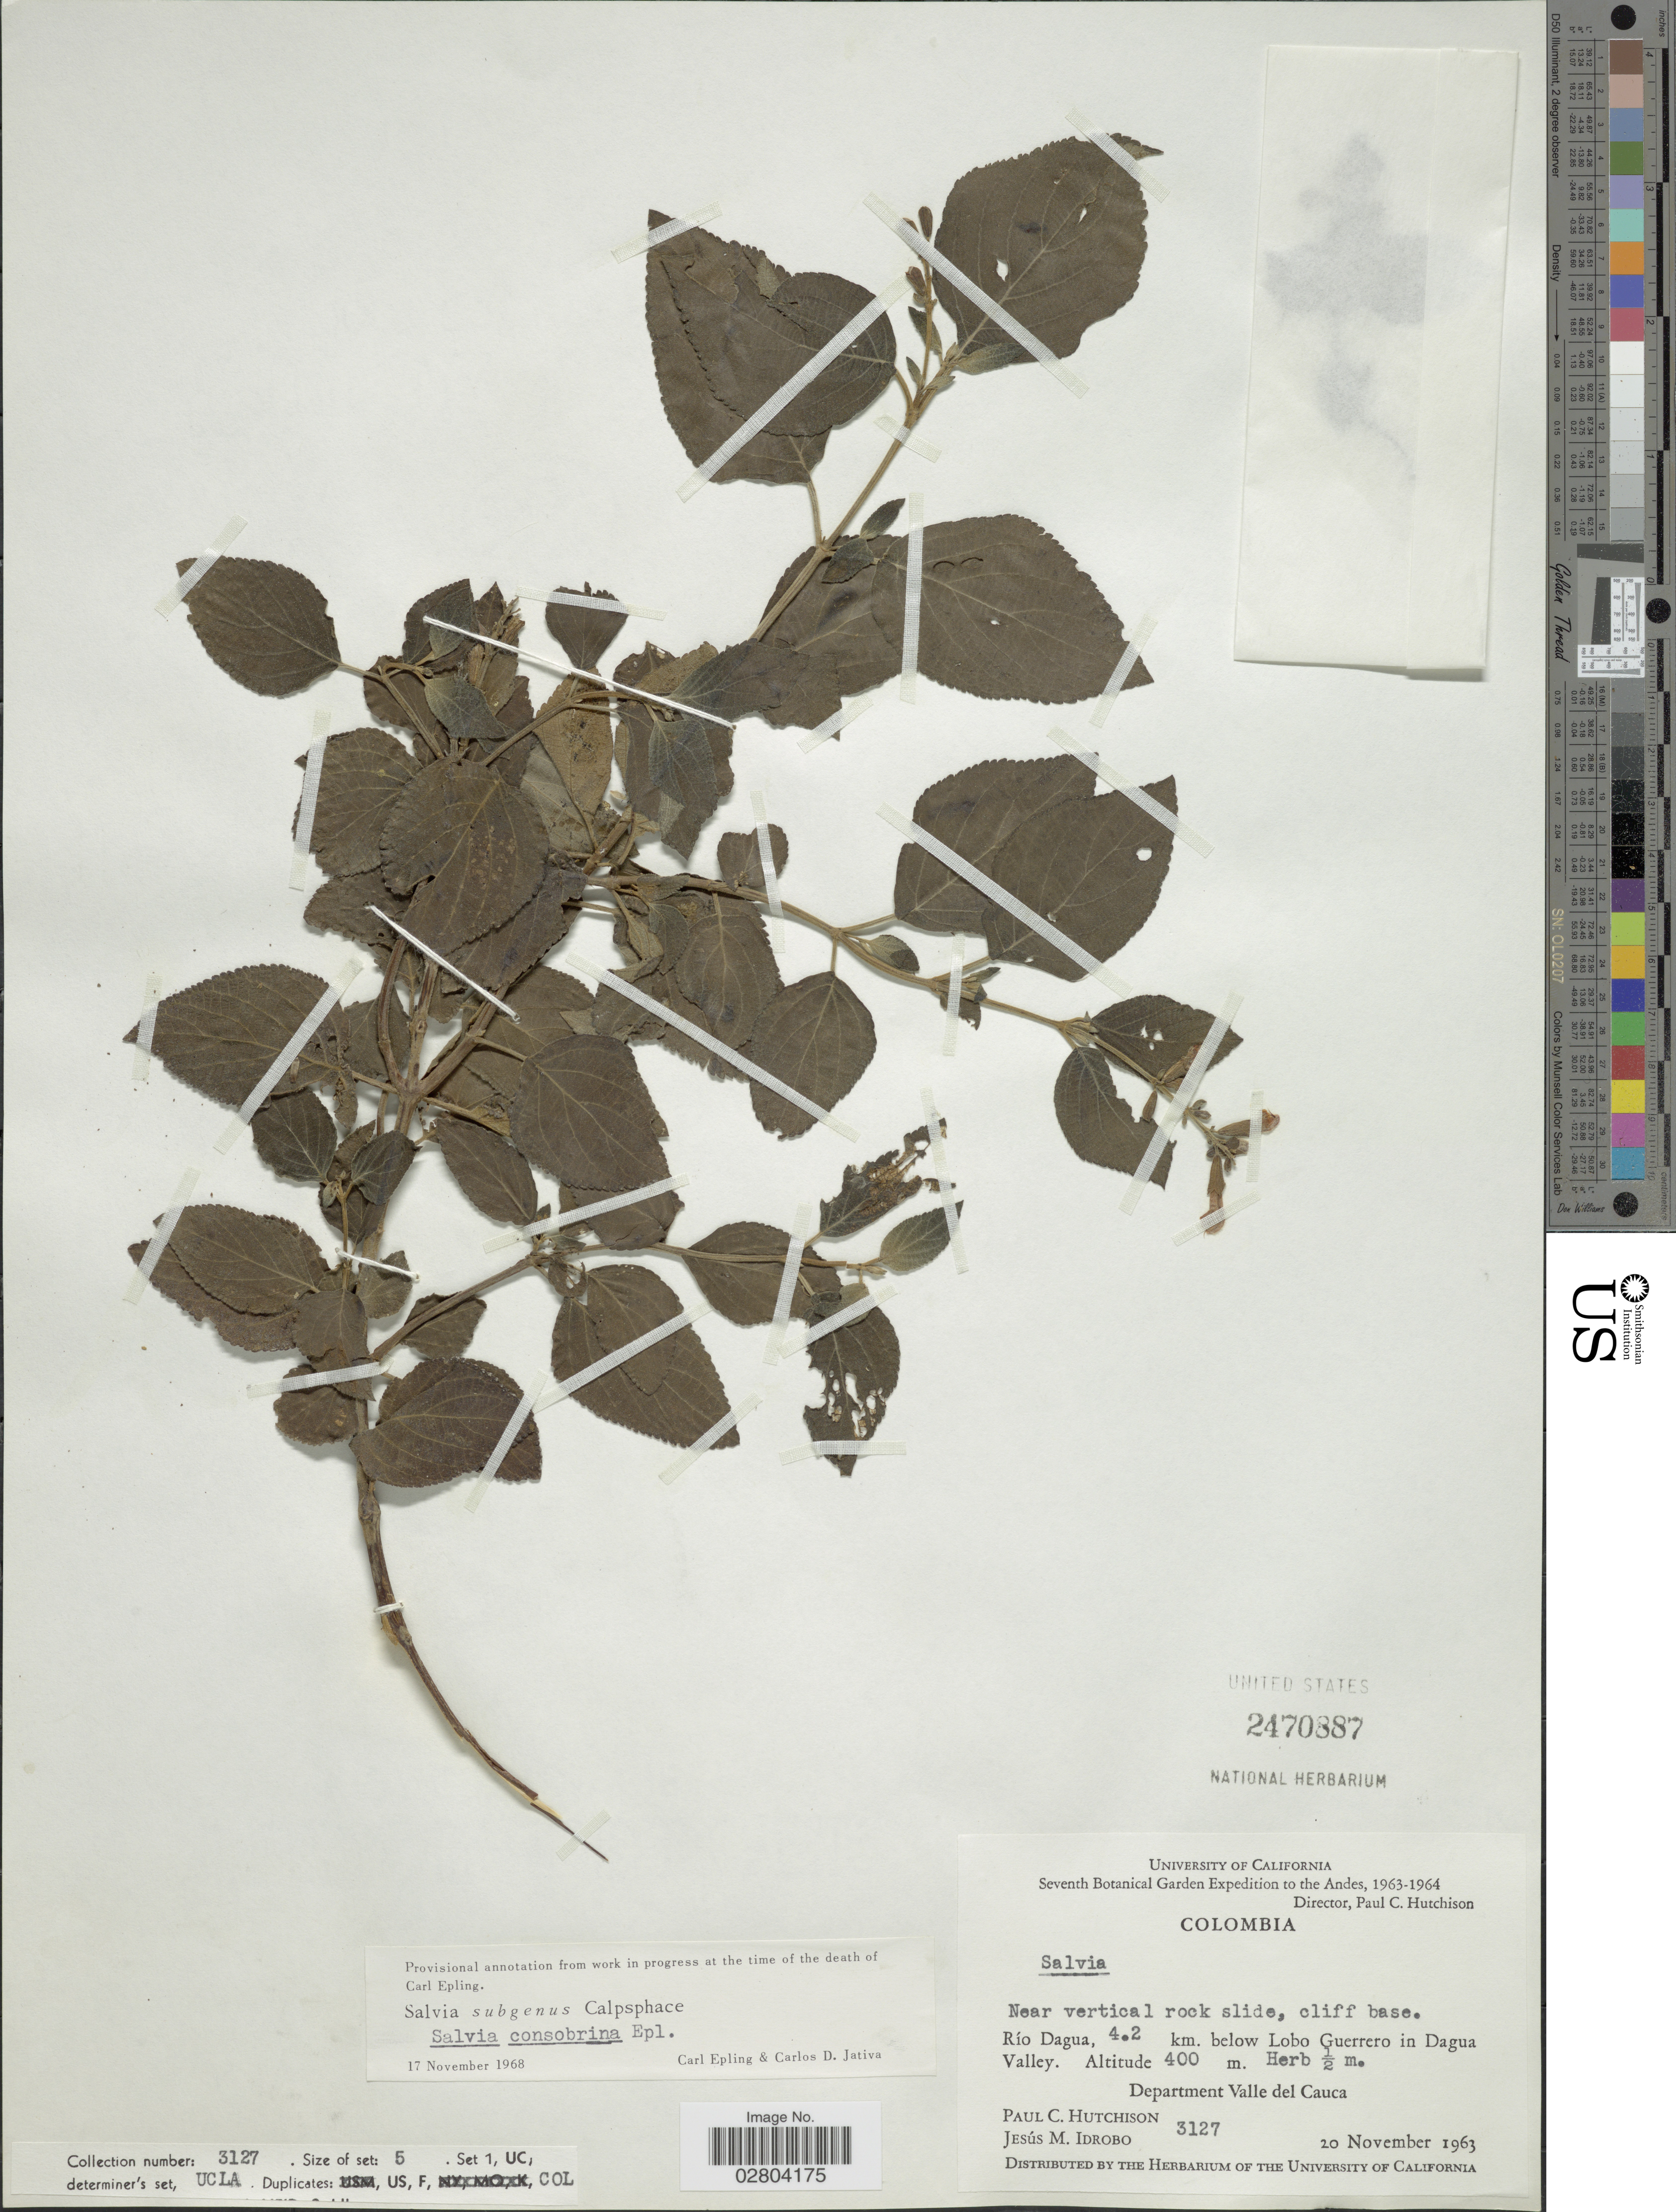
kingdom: Plantae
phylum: Tracheophyta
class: Magnoliopsida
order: Lamiales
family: Lamiaceae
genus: Salvia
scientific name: Salvia consobrina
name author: Epling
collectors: P. C. Hutchison & J. M. Idrobo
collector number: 3127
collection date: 1963-11-20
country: Colombia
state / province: Valle del Cauca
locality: Andes. Near vertical rock slide, cliff base. Río Dagua, 4.2 km. below Lobo Guerrero in Dagua Valley. Department Valle del Cauca.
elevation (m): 400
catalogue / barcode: US 2470887